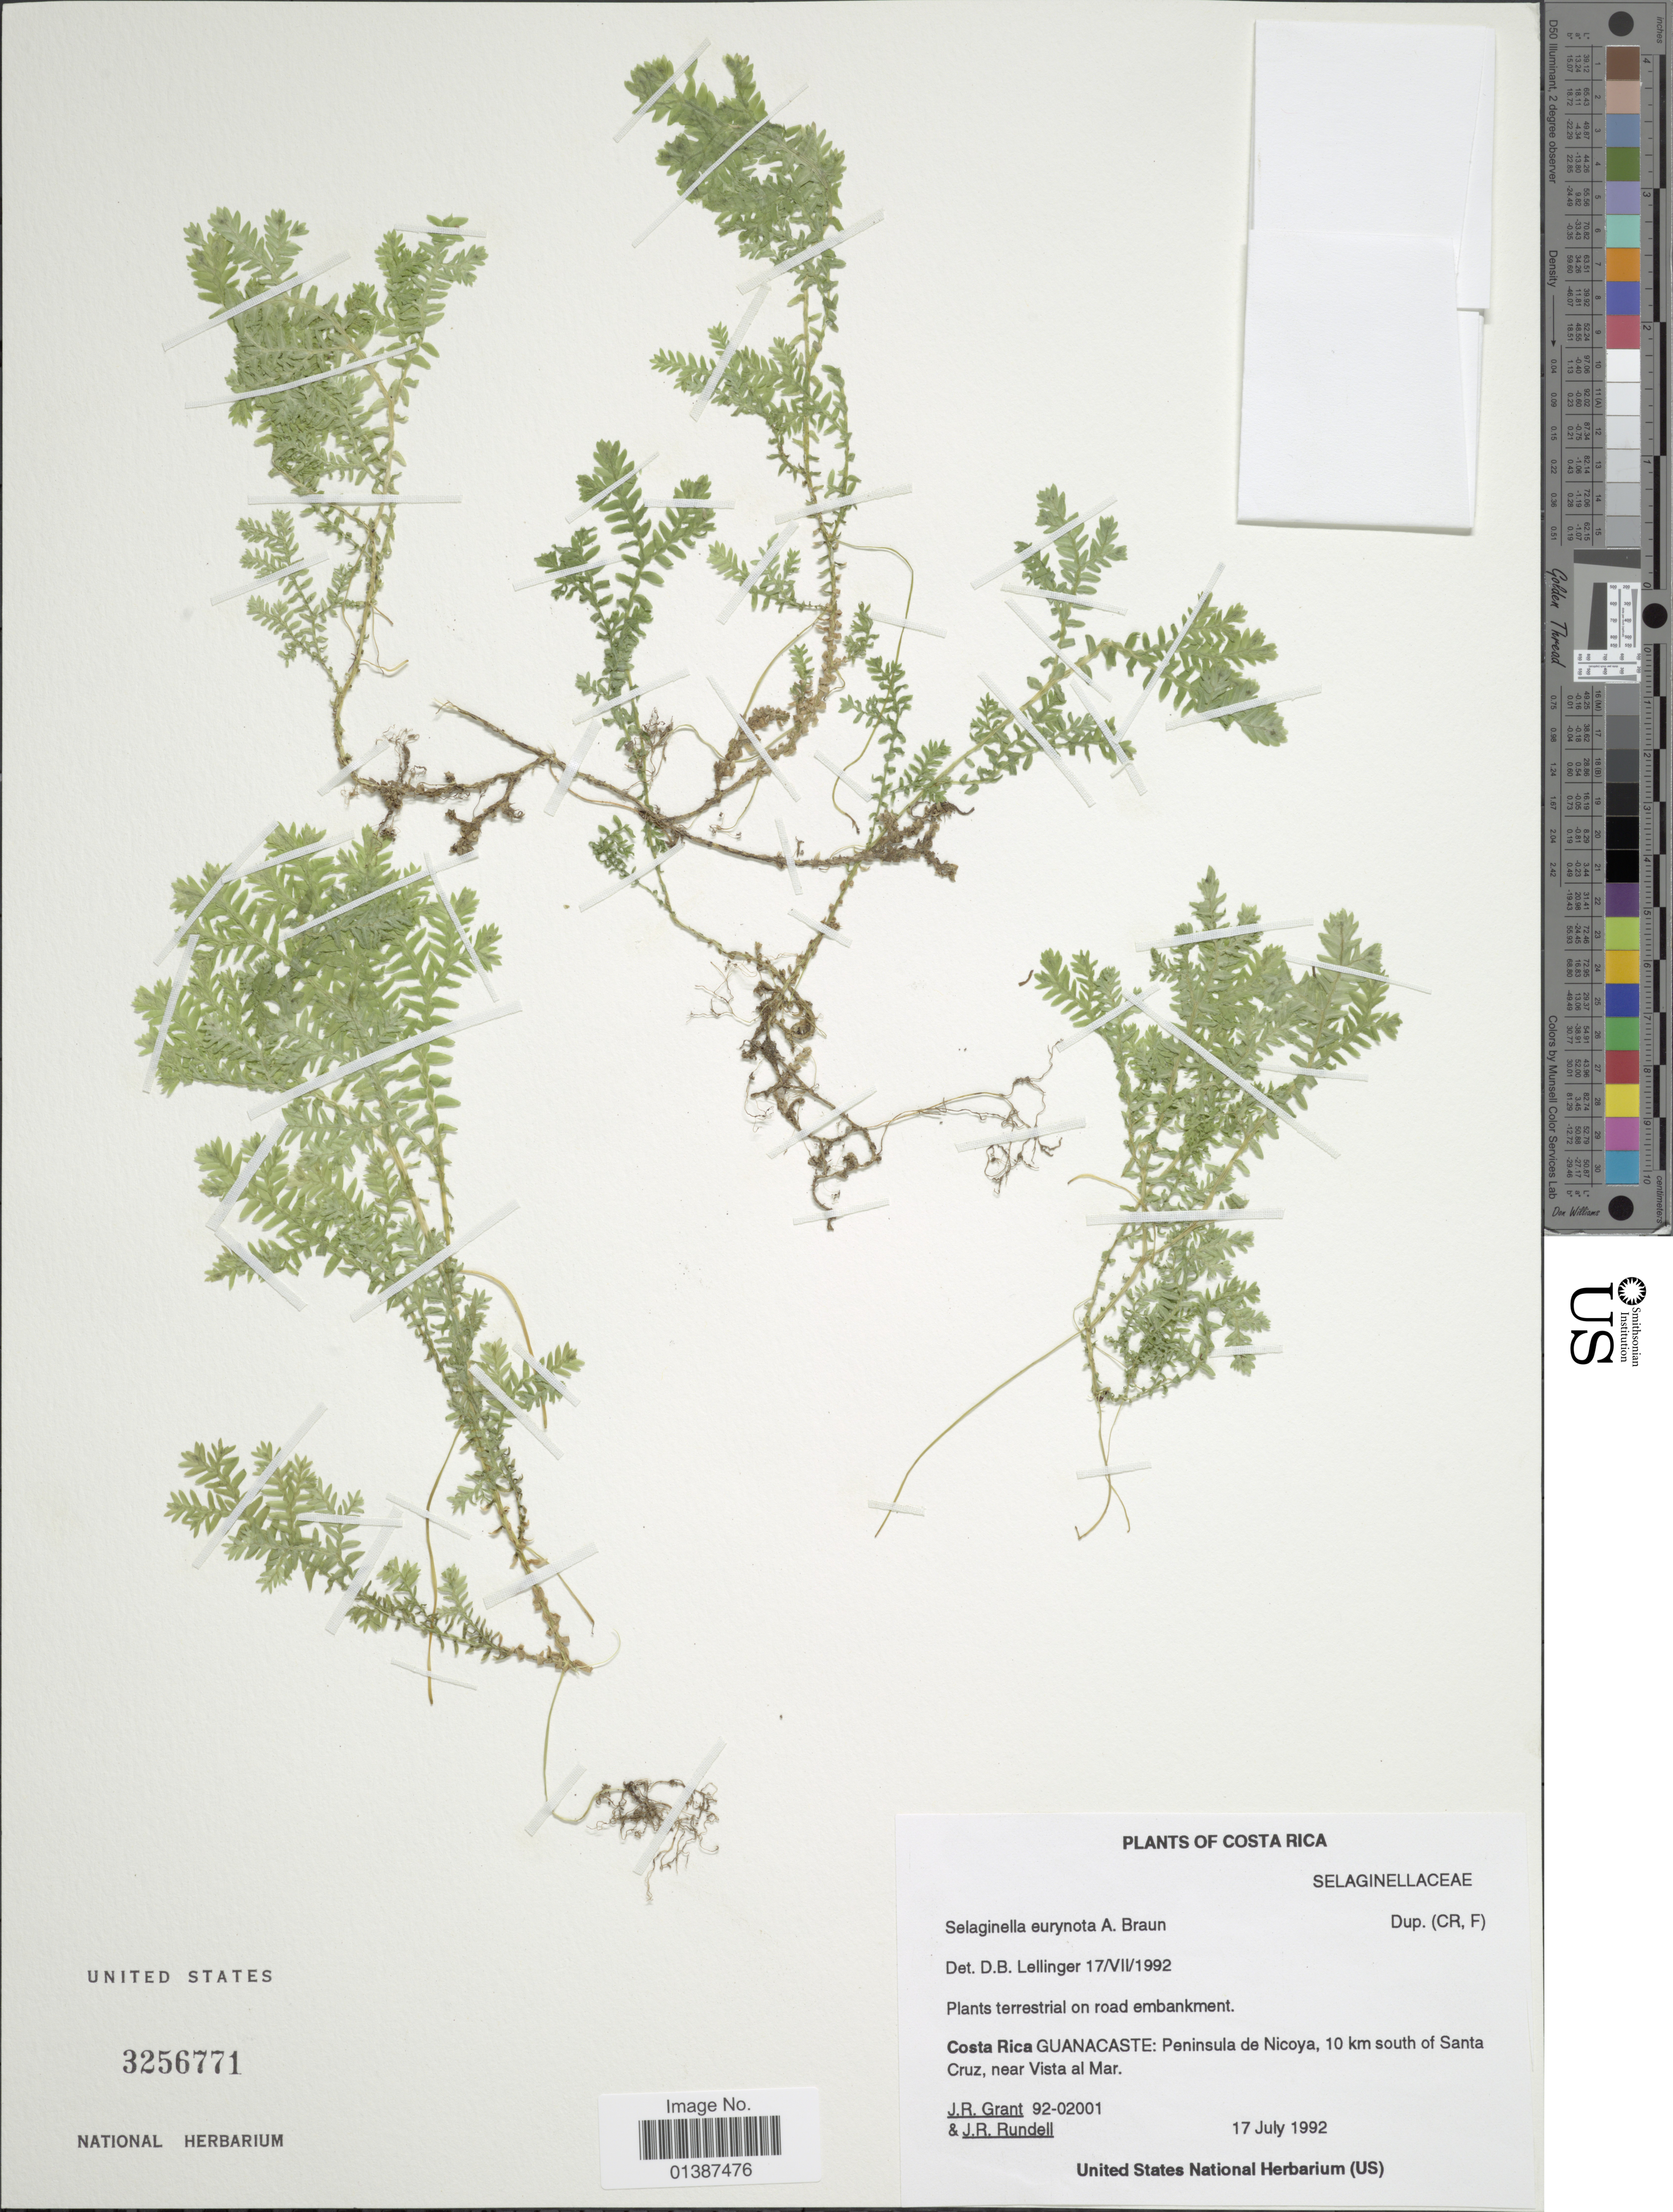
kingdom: Plantae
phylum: Tracheophyta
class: Lycopodiopsida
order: Selaginellales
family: Selaginellaceae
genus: Selaginella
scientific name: Selaginella eurynota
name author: A. Braun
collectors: J. Grant & J. R. Rundell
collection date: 1992-07-17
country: Costa Rica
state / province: Guanacaste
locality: Peninsula de Nocoya, 10 km south of Santa Crzu, near al Mar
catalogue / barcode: US 3256771